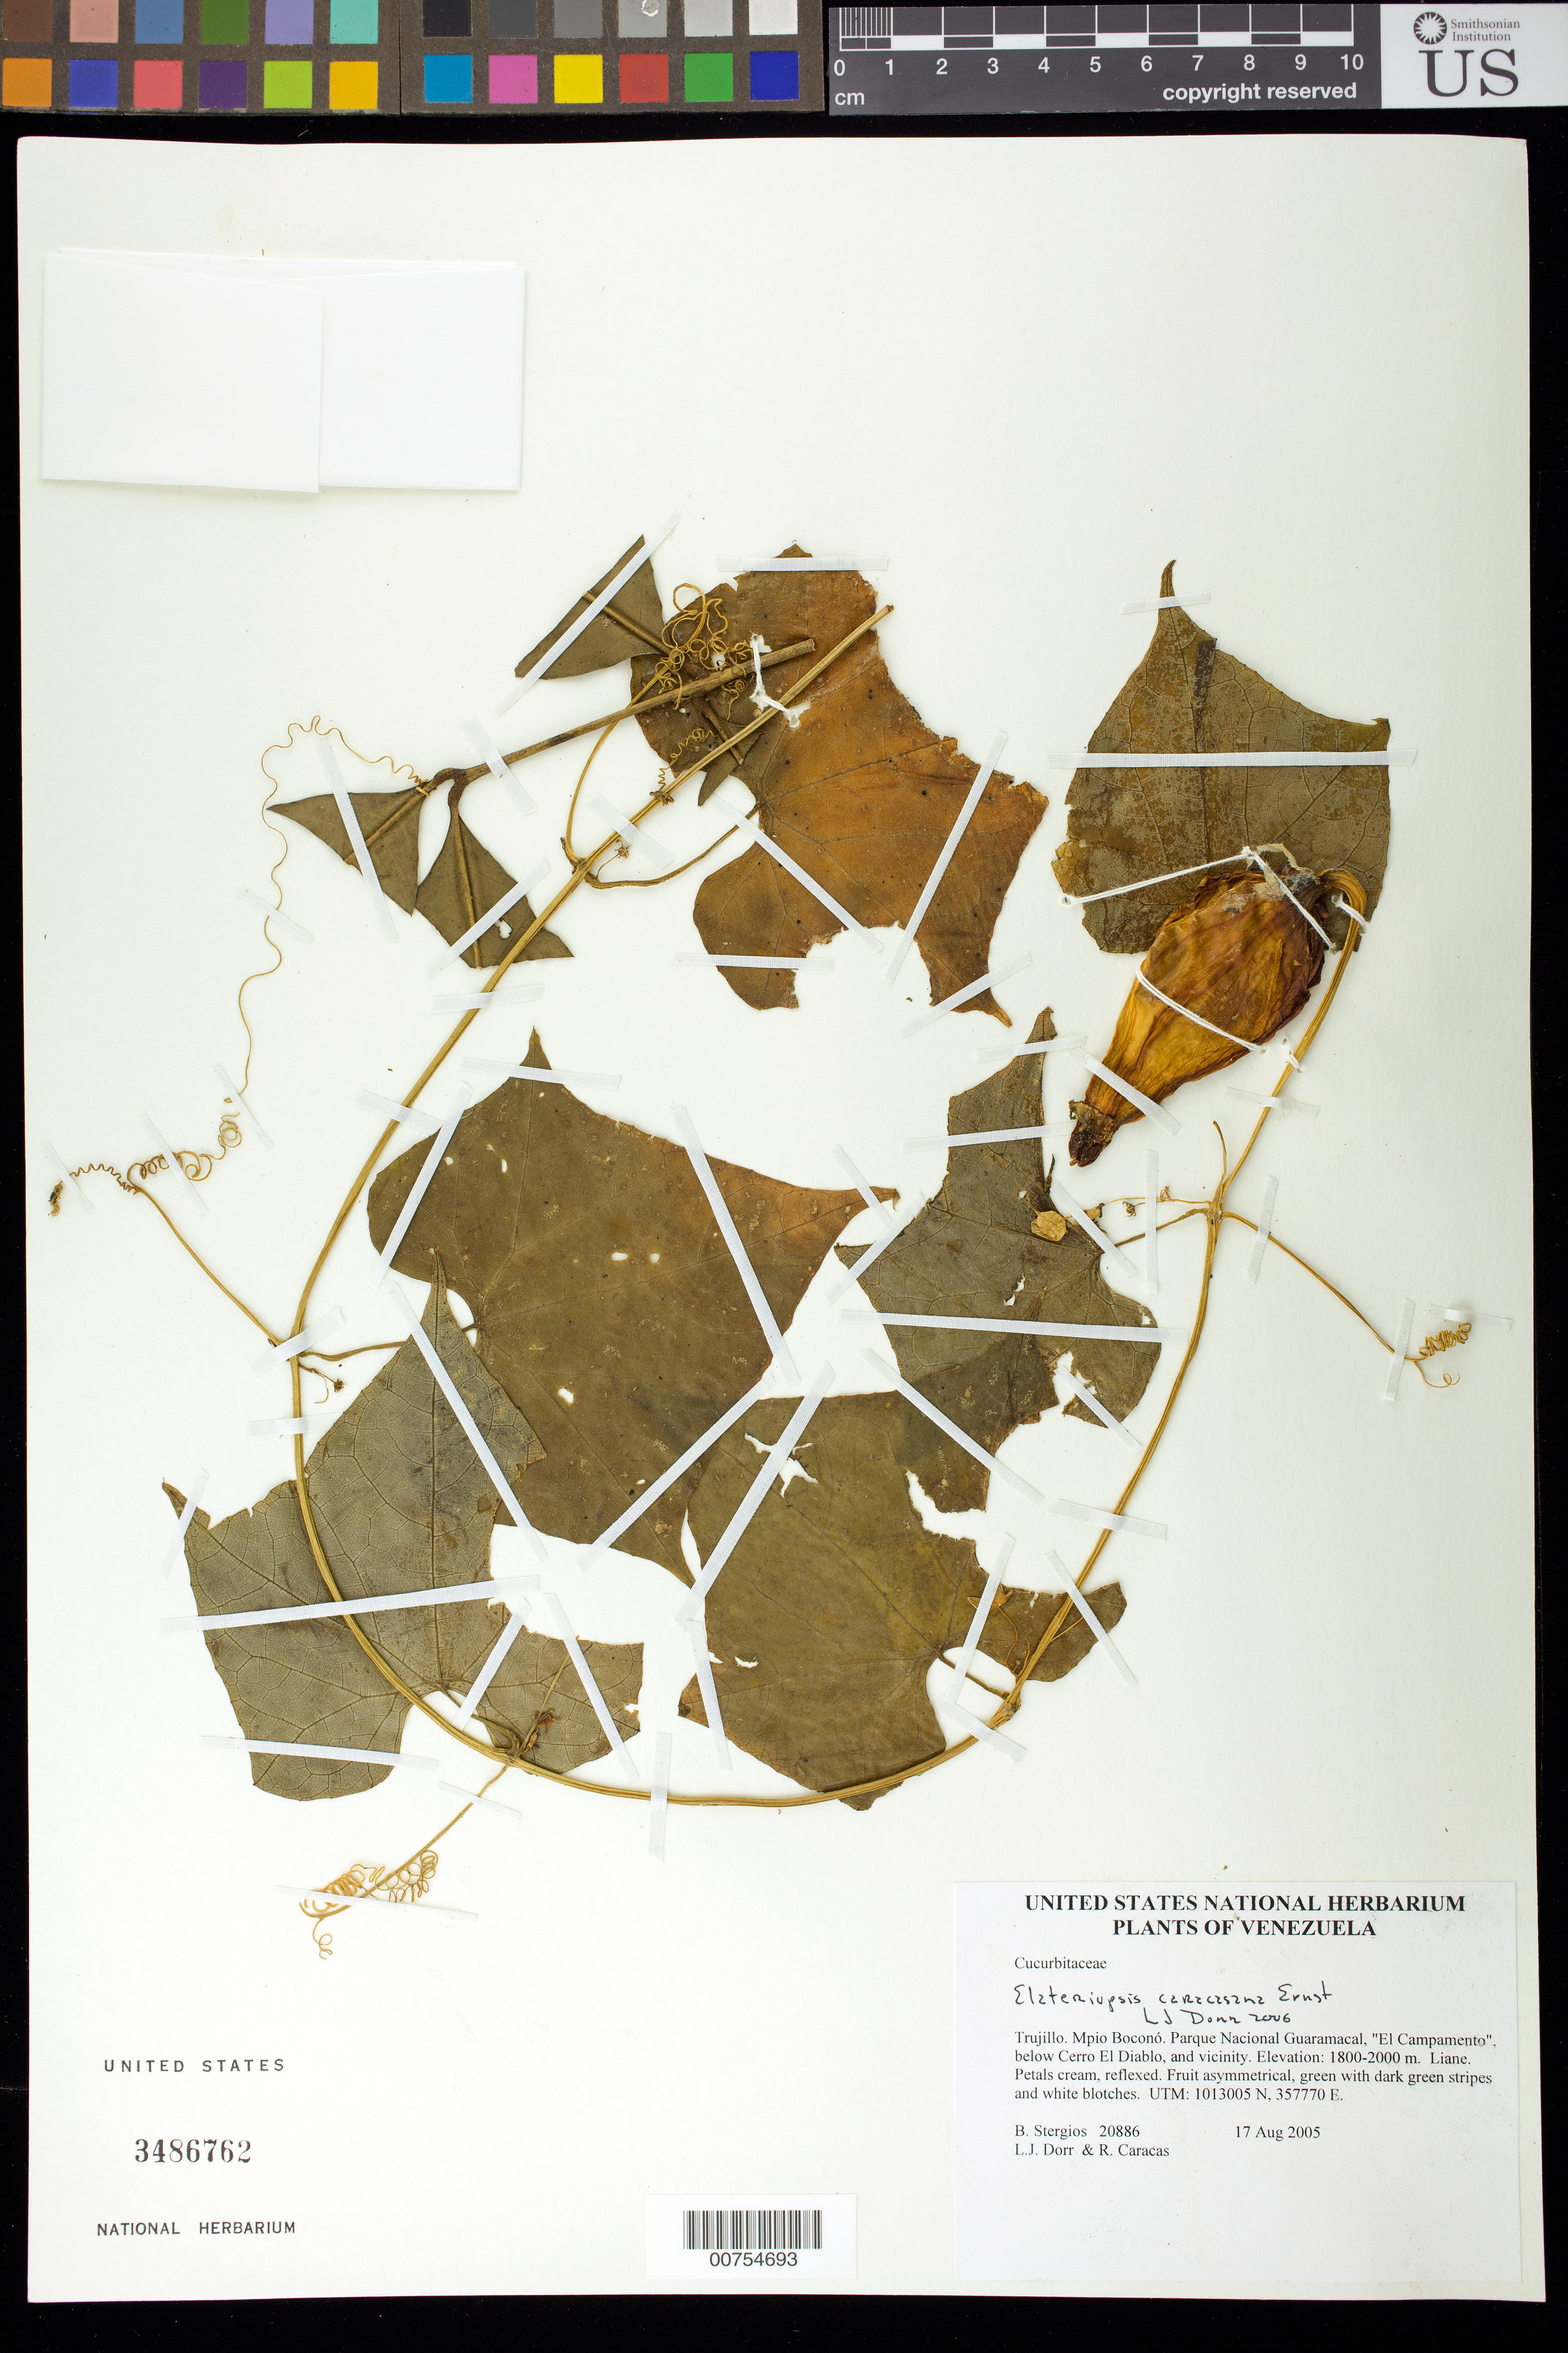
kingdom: Plantae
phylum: Tracheophyta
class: Magnoliopsida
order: Cucurbitales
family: Cucurbitaceae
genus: Elateriopsis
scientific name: Elateriopsis caracasana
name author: Ernst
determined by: Dorr, L. J., (BOT), Smithsonian Institution - National Museum of Natural History (UNITED STATES)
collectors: B. G. Stergios, L. J. Dorr & R. Caracas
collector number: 20886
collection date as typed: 17 Aug 2005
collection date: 2005-08-17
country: Venezuela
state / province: Trujillo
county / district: Boconó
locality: Parque Nacional Guaramacal, "El Campamento", below Cerro El Diablo, and vicinity.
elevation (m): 1800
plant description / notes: PORT, US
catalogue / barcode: US 3486762